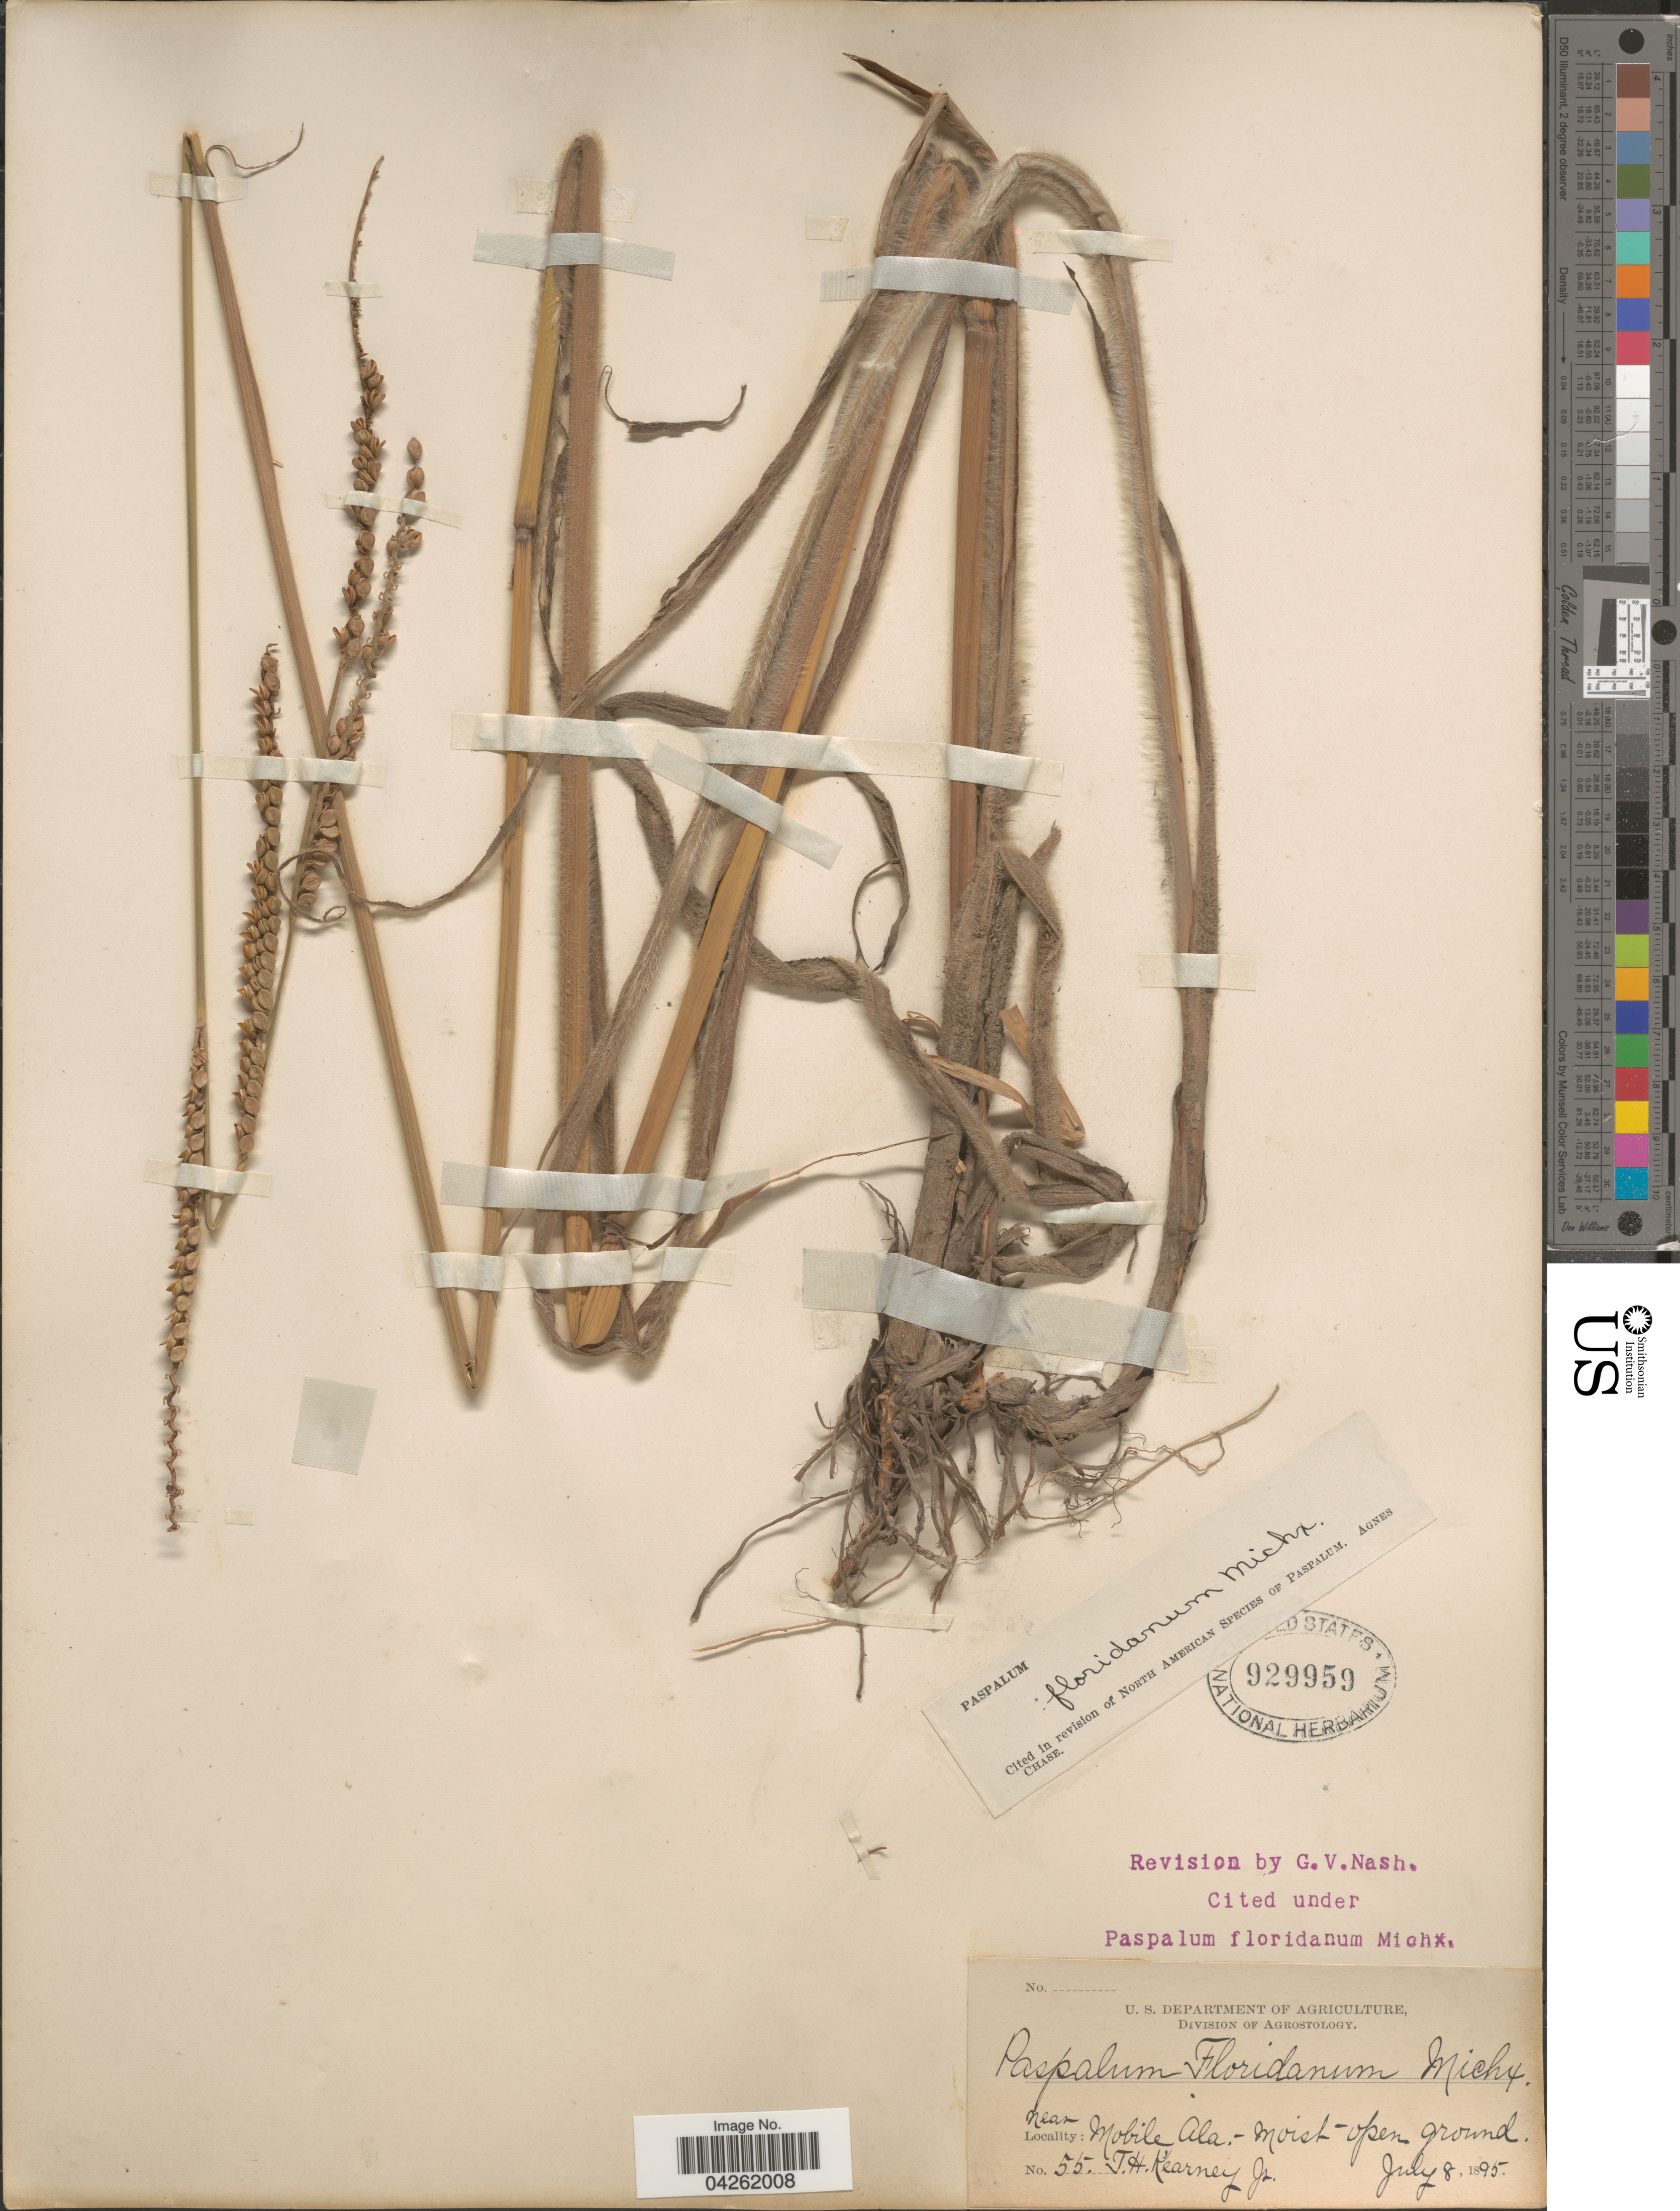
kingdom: Plantae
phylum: Tracheophyta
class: Liliopsida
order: Poales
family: Poaceae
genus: Paspalum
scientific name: Paspalum floridanum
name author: Michx.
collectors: T. H. Kearney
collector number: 55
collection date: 1895-07-08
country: United States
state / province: Alabama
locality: Near Mobile.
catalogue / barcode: US 929959